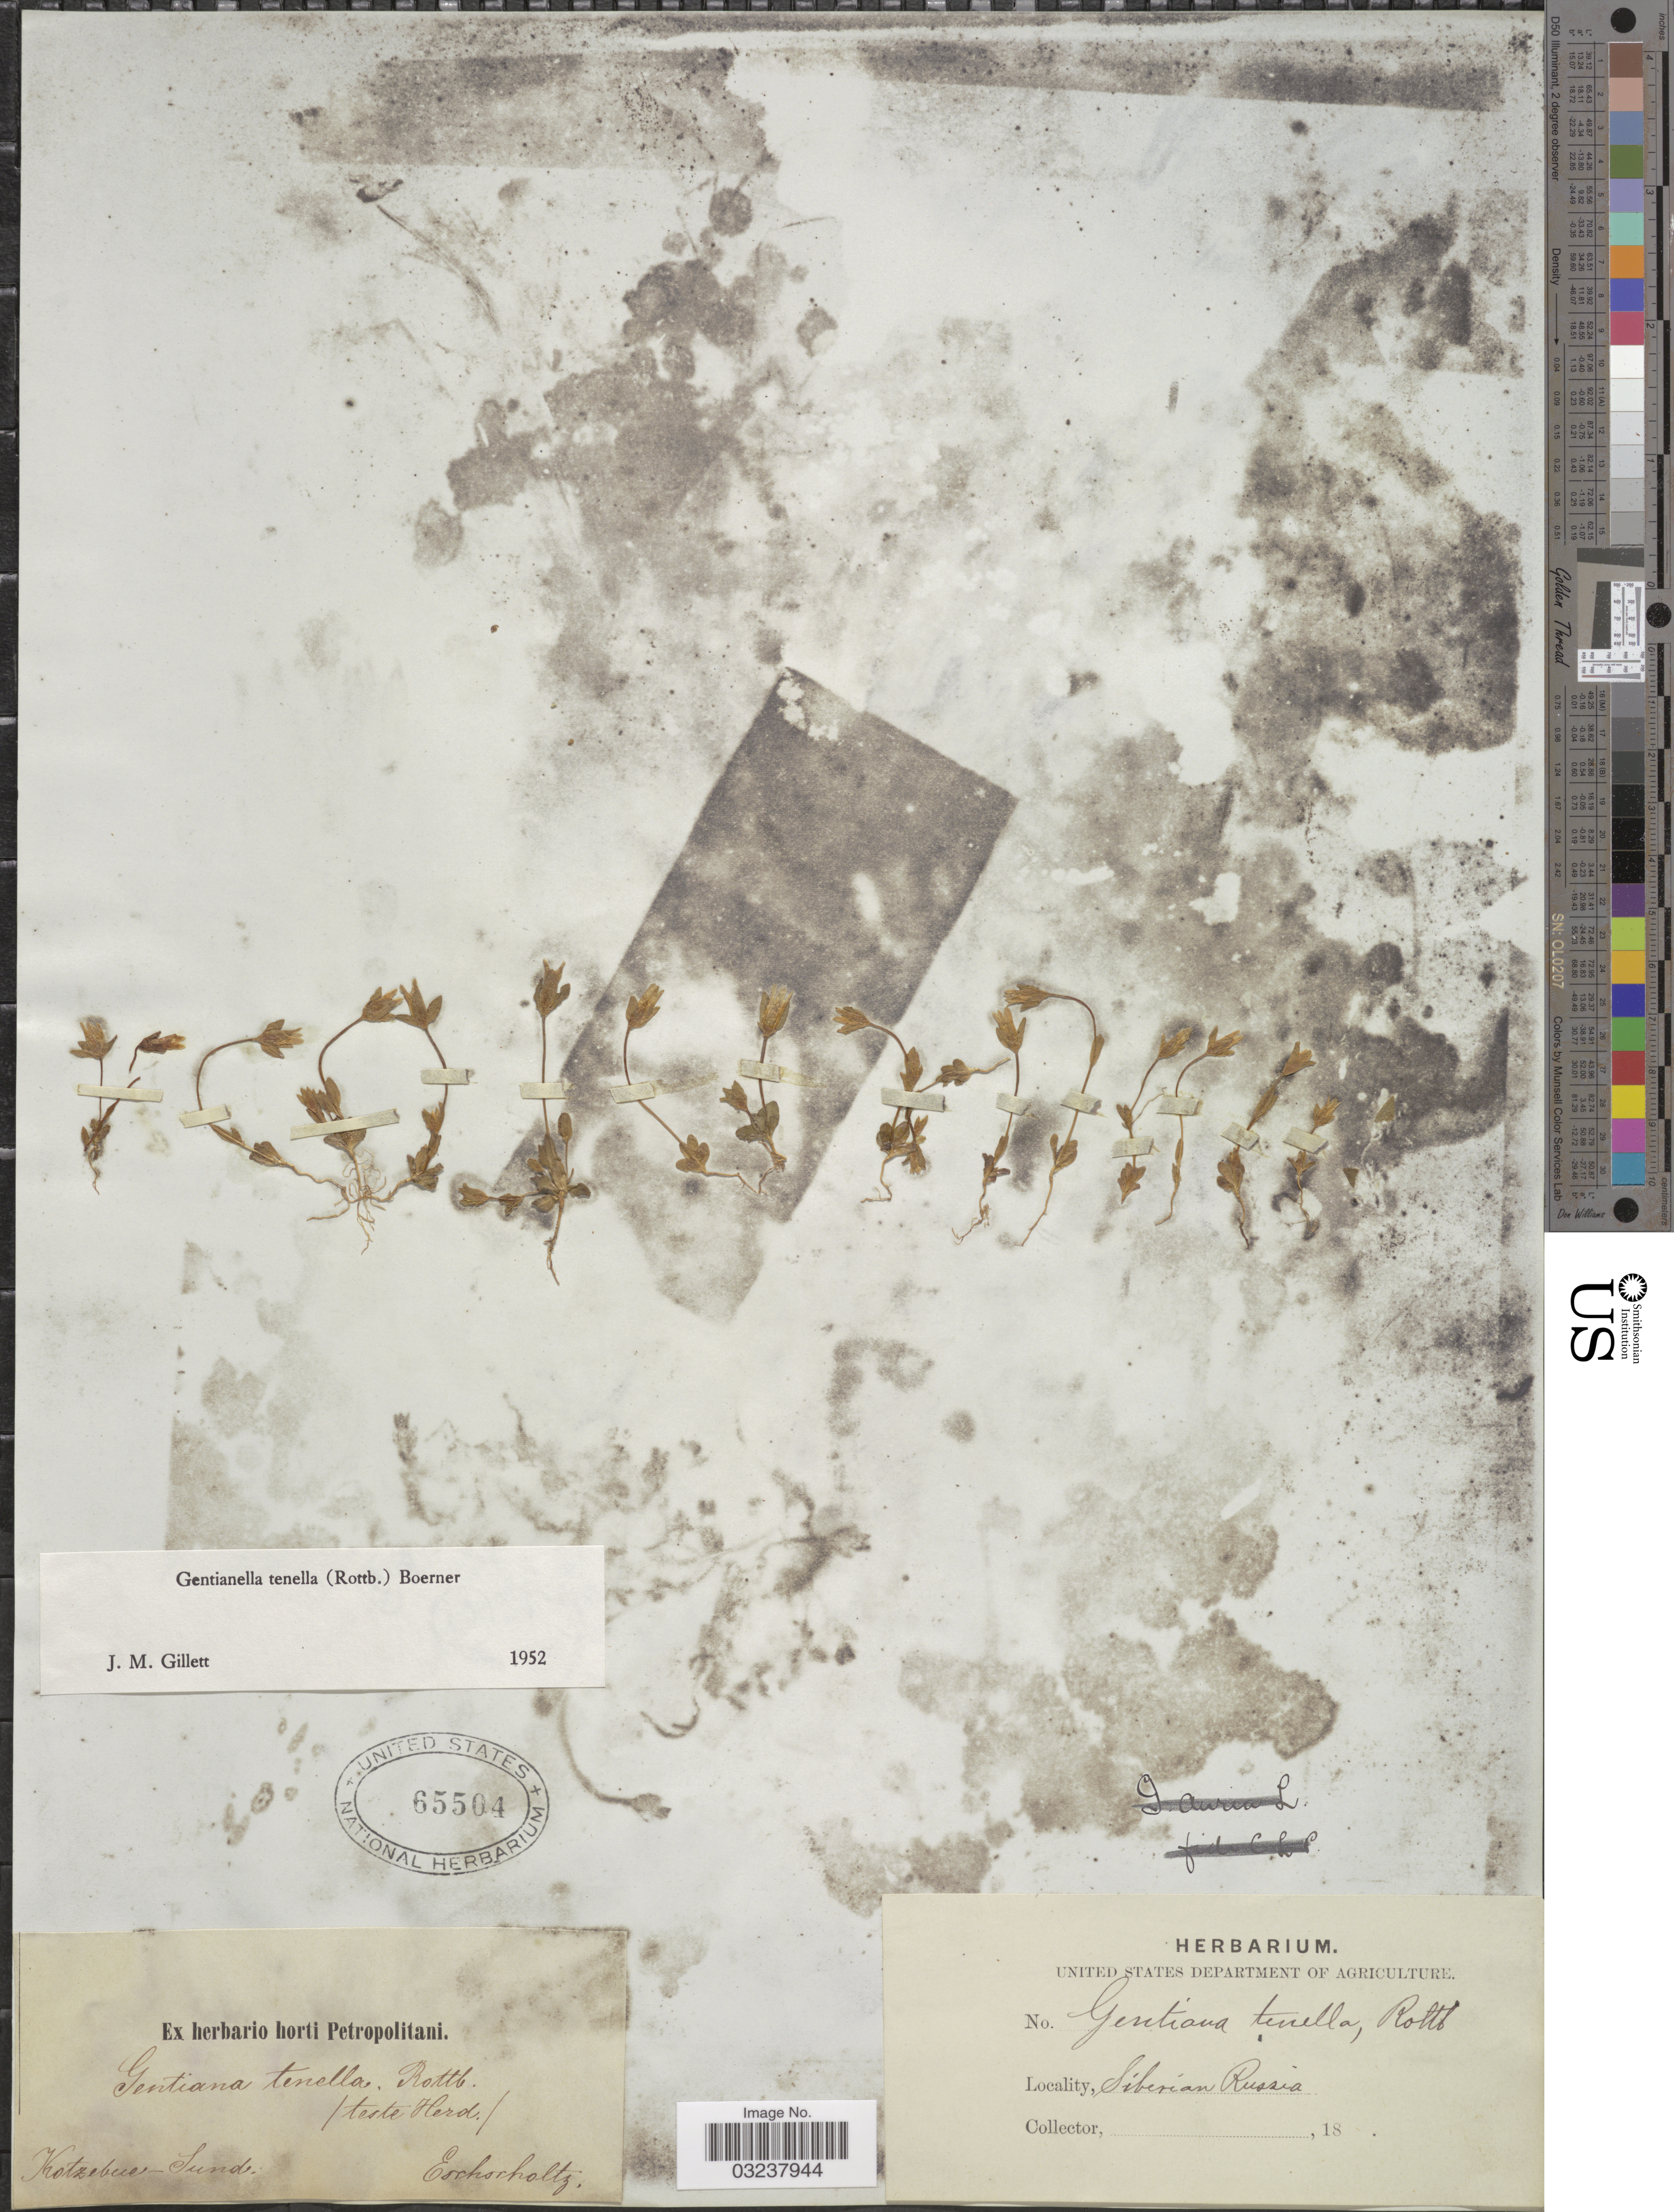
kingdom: Plantae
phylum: Tracheophyta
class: Magnoliopsida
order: Gentianales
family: Gentianaceae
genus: Gentianella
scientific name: Gentianella tenella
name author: (Rottb.) Börner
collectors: Eschscholtz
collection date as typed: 18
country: United States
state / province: Alaska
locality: Kotzebue-Sund. Siberian Russia.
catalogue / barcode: US 65504